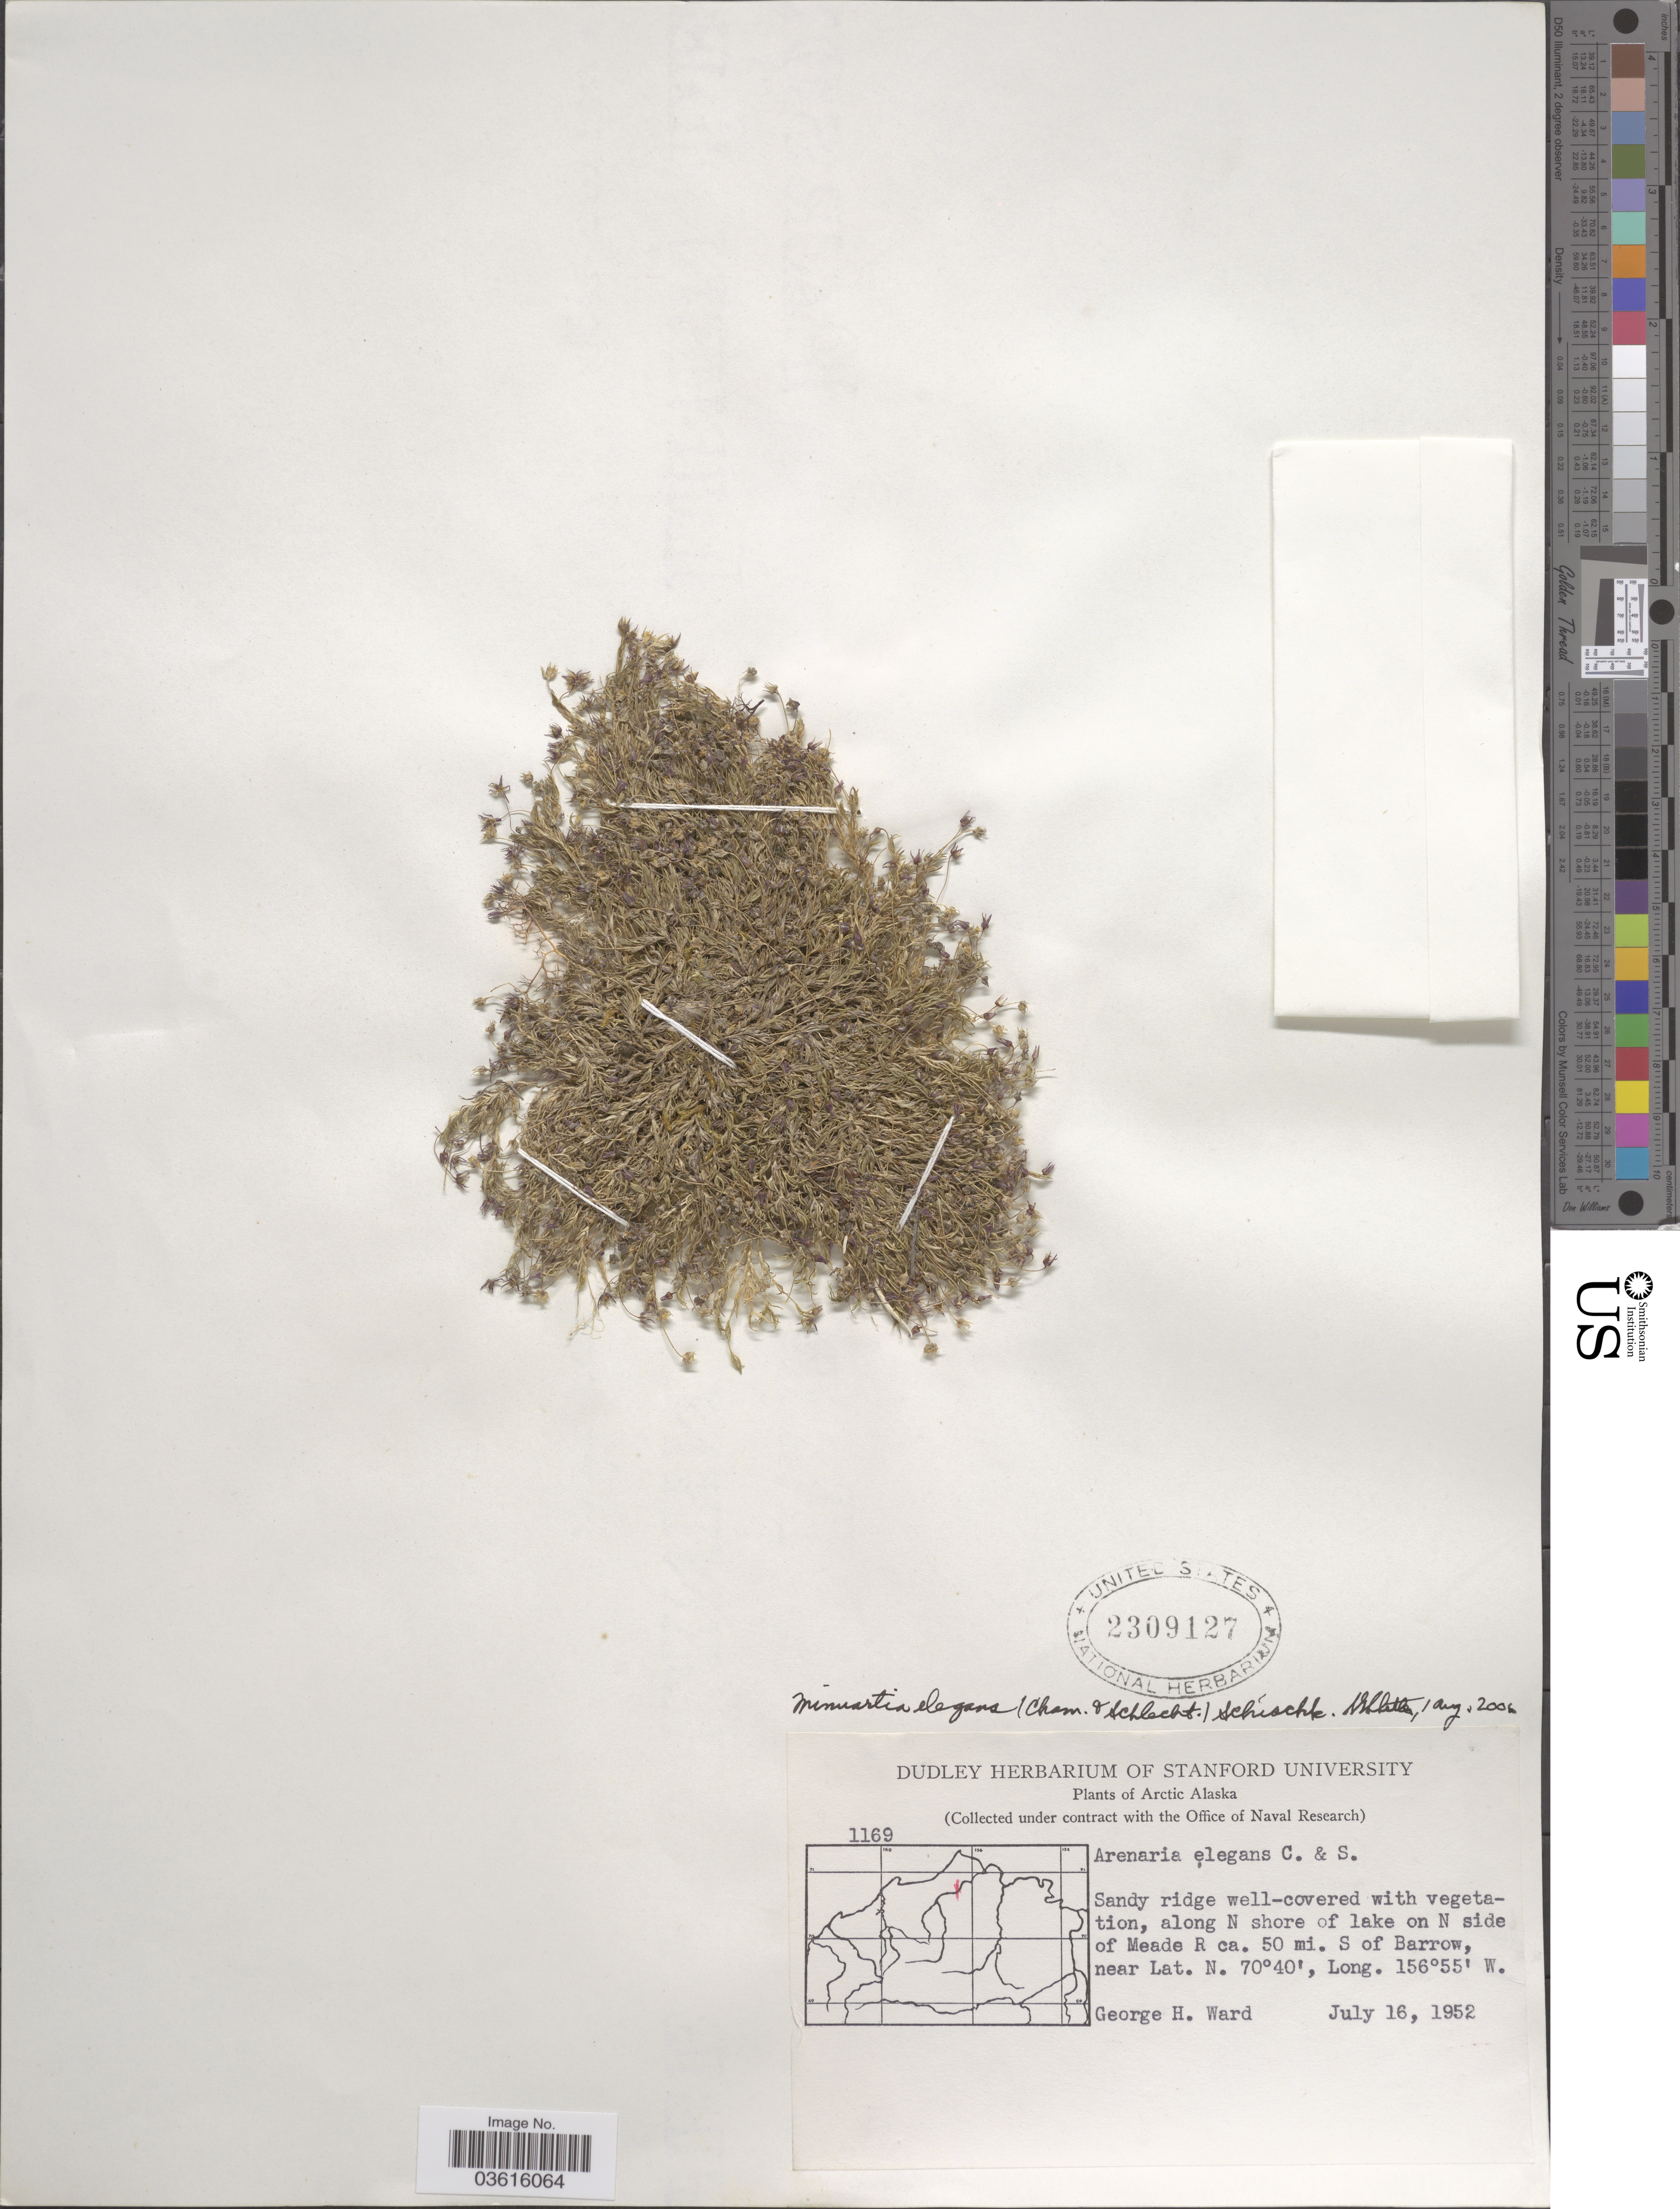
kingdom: Plantae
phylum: Tracheophyta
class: Magnoliopsida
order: Caryophyllales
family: Caryophyllaceae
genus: Minuartia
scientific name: Minuartia elegans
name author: (Cham. & Schltdl.) Schischk.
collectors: G. H. Ward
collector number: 1169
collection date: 1952-07-16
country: United States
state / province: Alaska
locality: Arctic Alaska. Along N shore of lake on N side of Meade R ca. 50 mi. S of Barrow.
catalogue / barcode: US 2309127